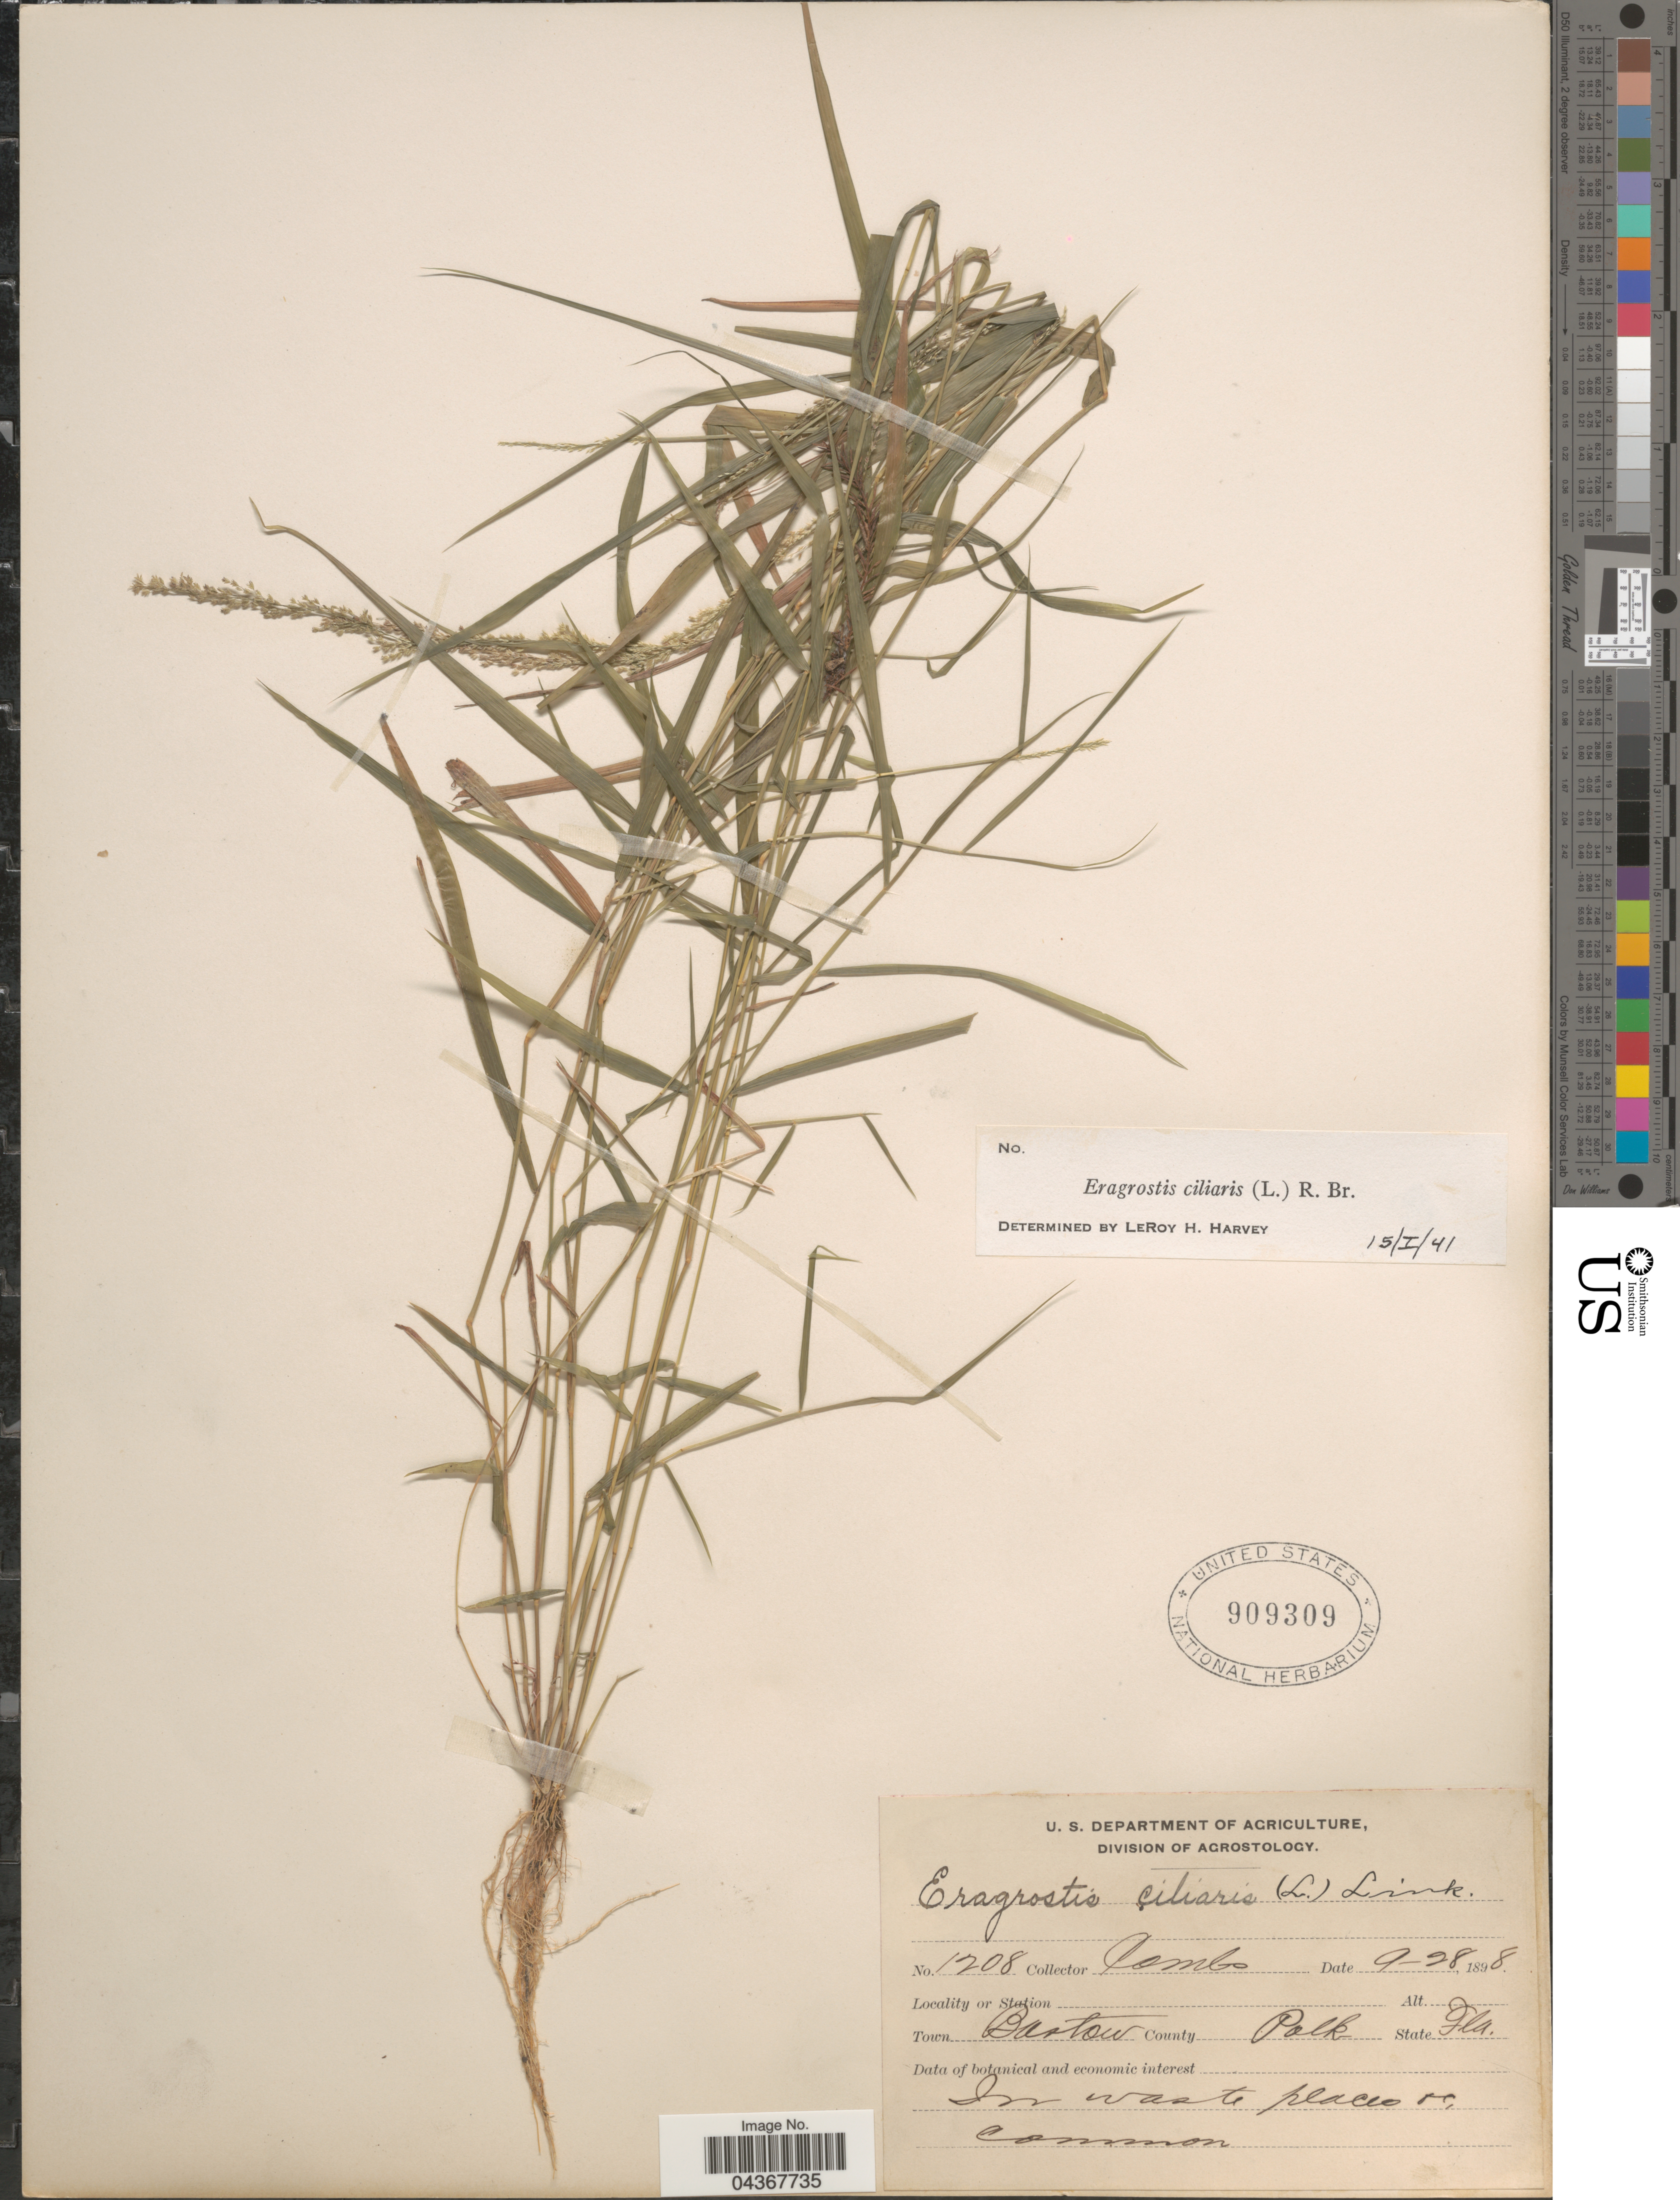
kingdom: Plantae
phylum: Tracheophyta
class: Liliopsida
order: Poales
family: Poaceae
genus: Eragrostis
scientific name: Eragrostis ciliaris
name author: (L.) R. Br.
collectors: -. Combs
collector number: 1208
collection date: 1898-09-28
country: United States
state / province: Florida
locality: Town Bastow. County Polk.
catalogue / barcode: US 909309